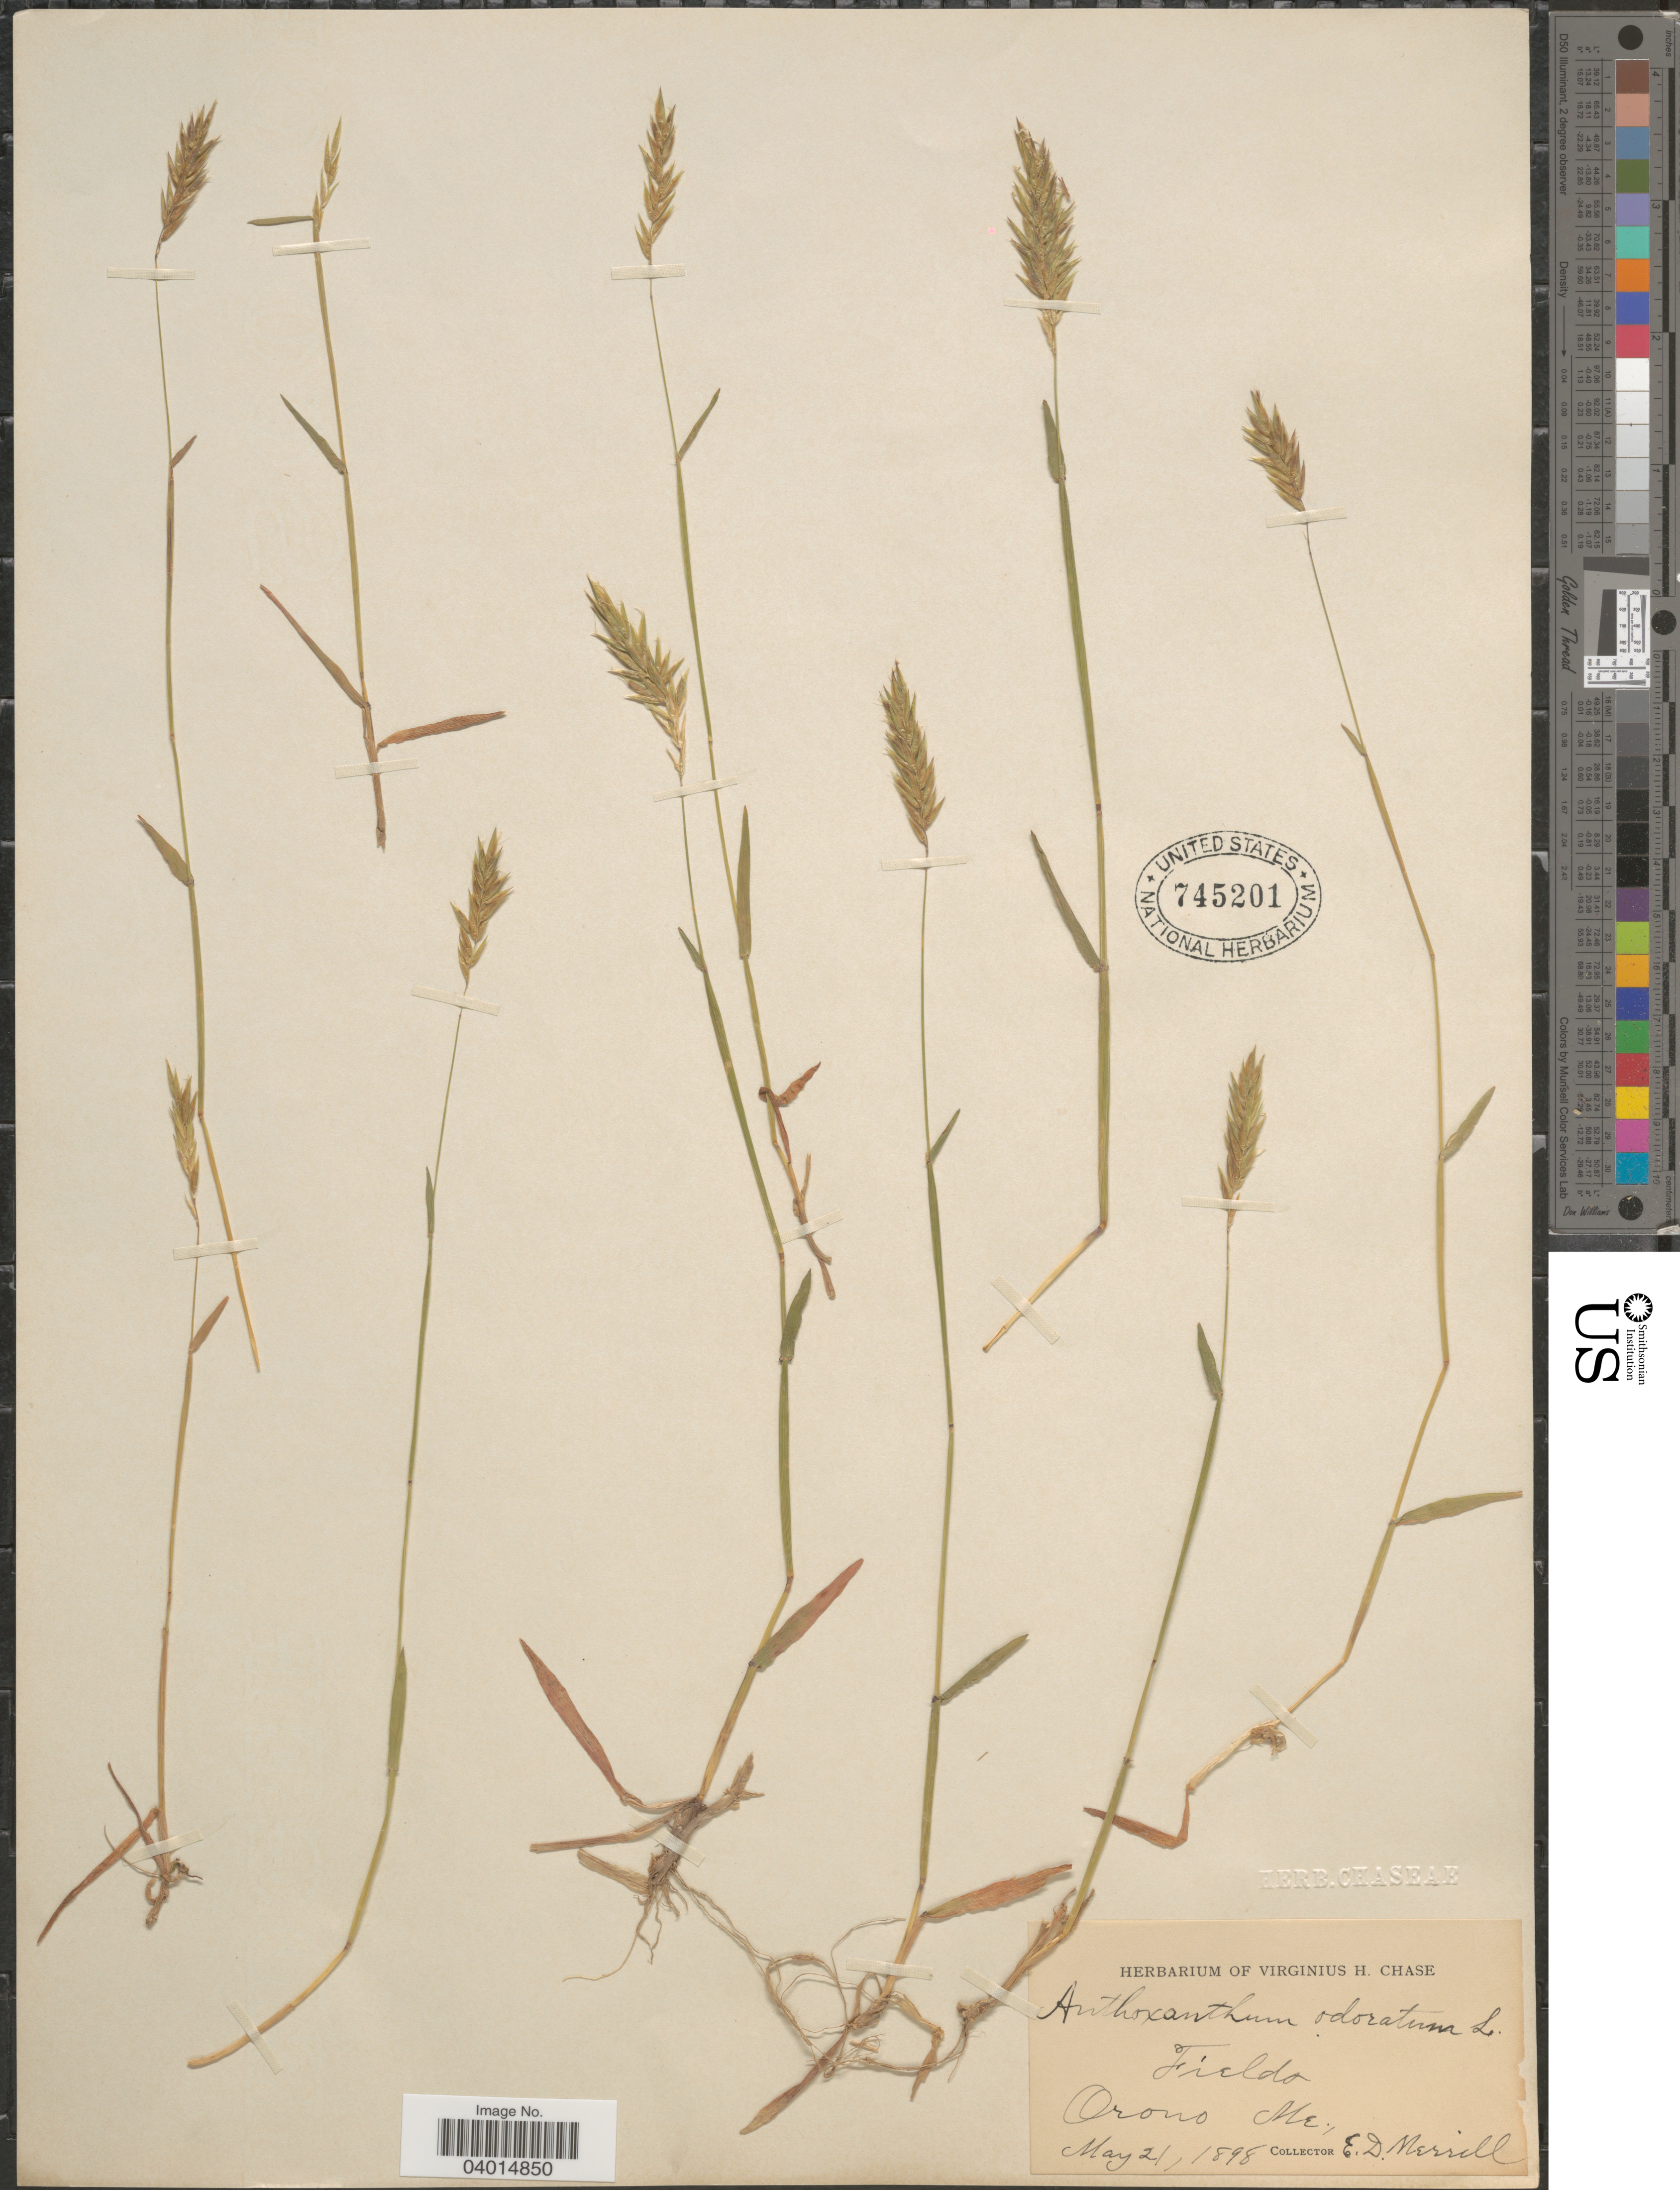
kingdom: Plantae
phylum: Tracheophyta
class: Liliopsida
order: Poales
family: Poaceae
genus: Anthoxanthum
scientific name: Anthoxanthum odoratum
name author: L.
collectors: E. D. Merrill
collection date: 1898-05-21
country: United States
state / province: Maine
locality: Orono.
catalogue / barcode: US 745201